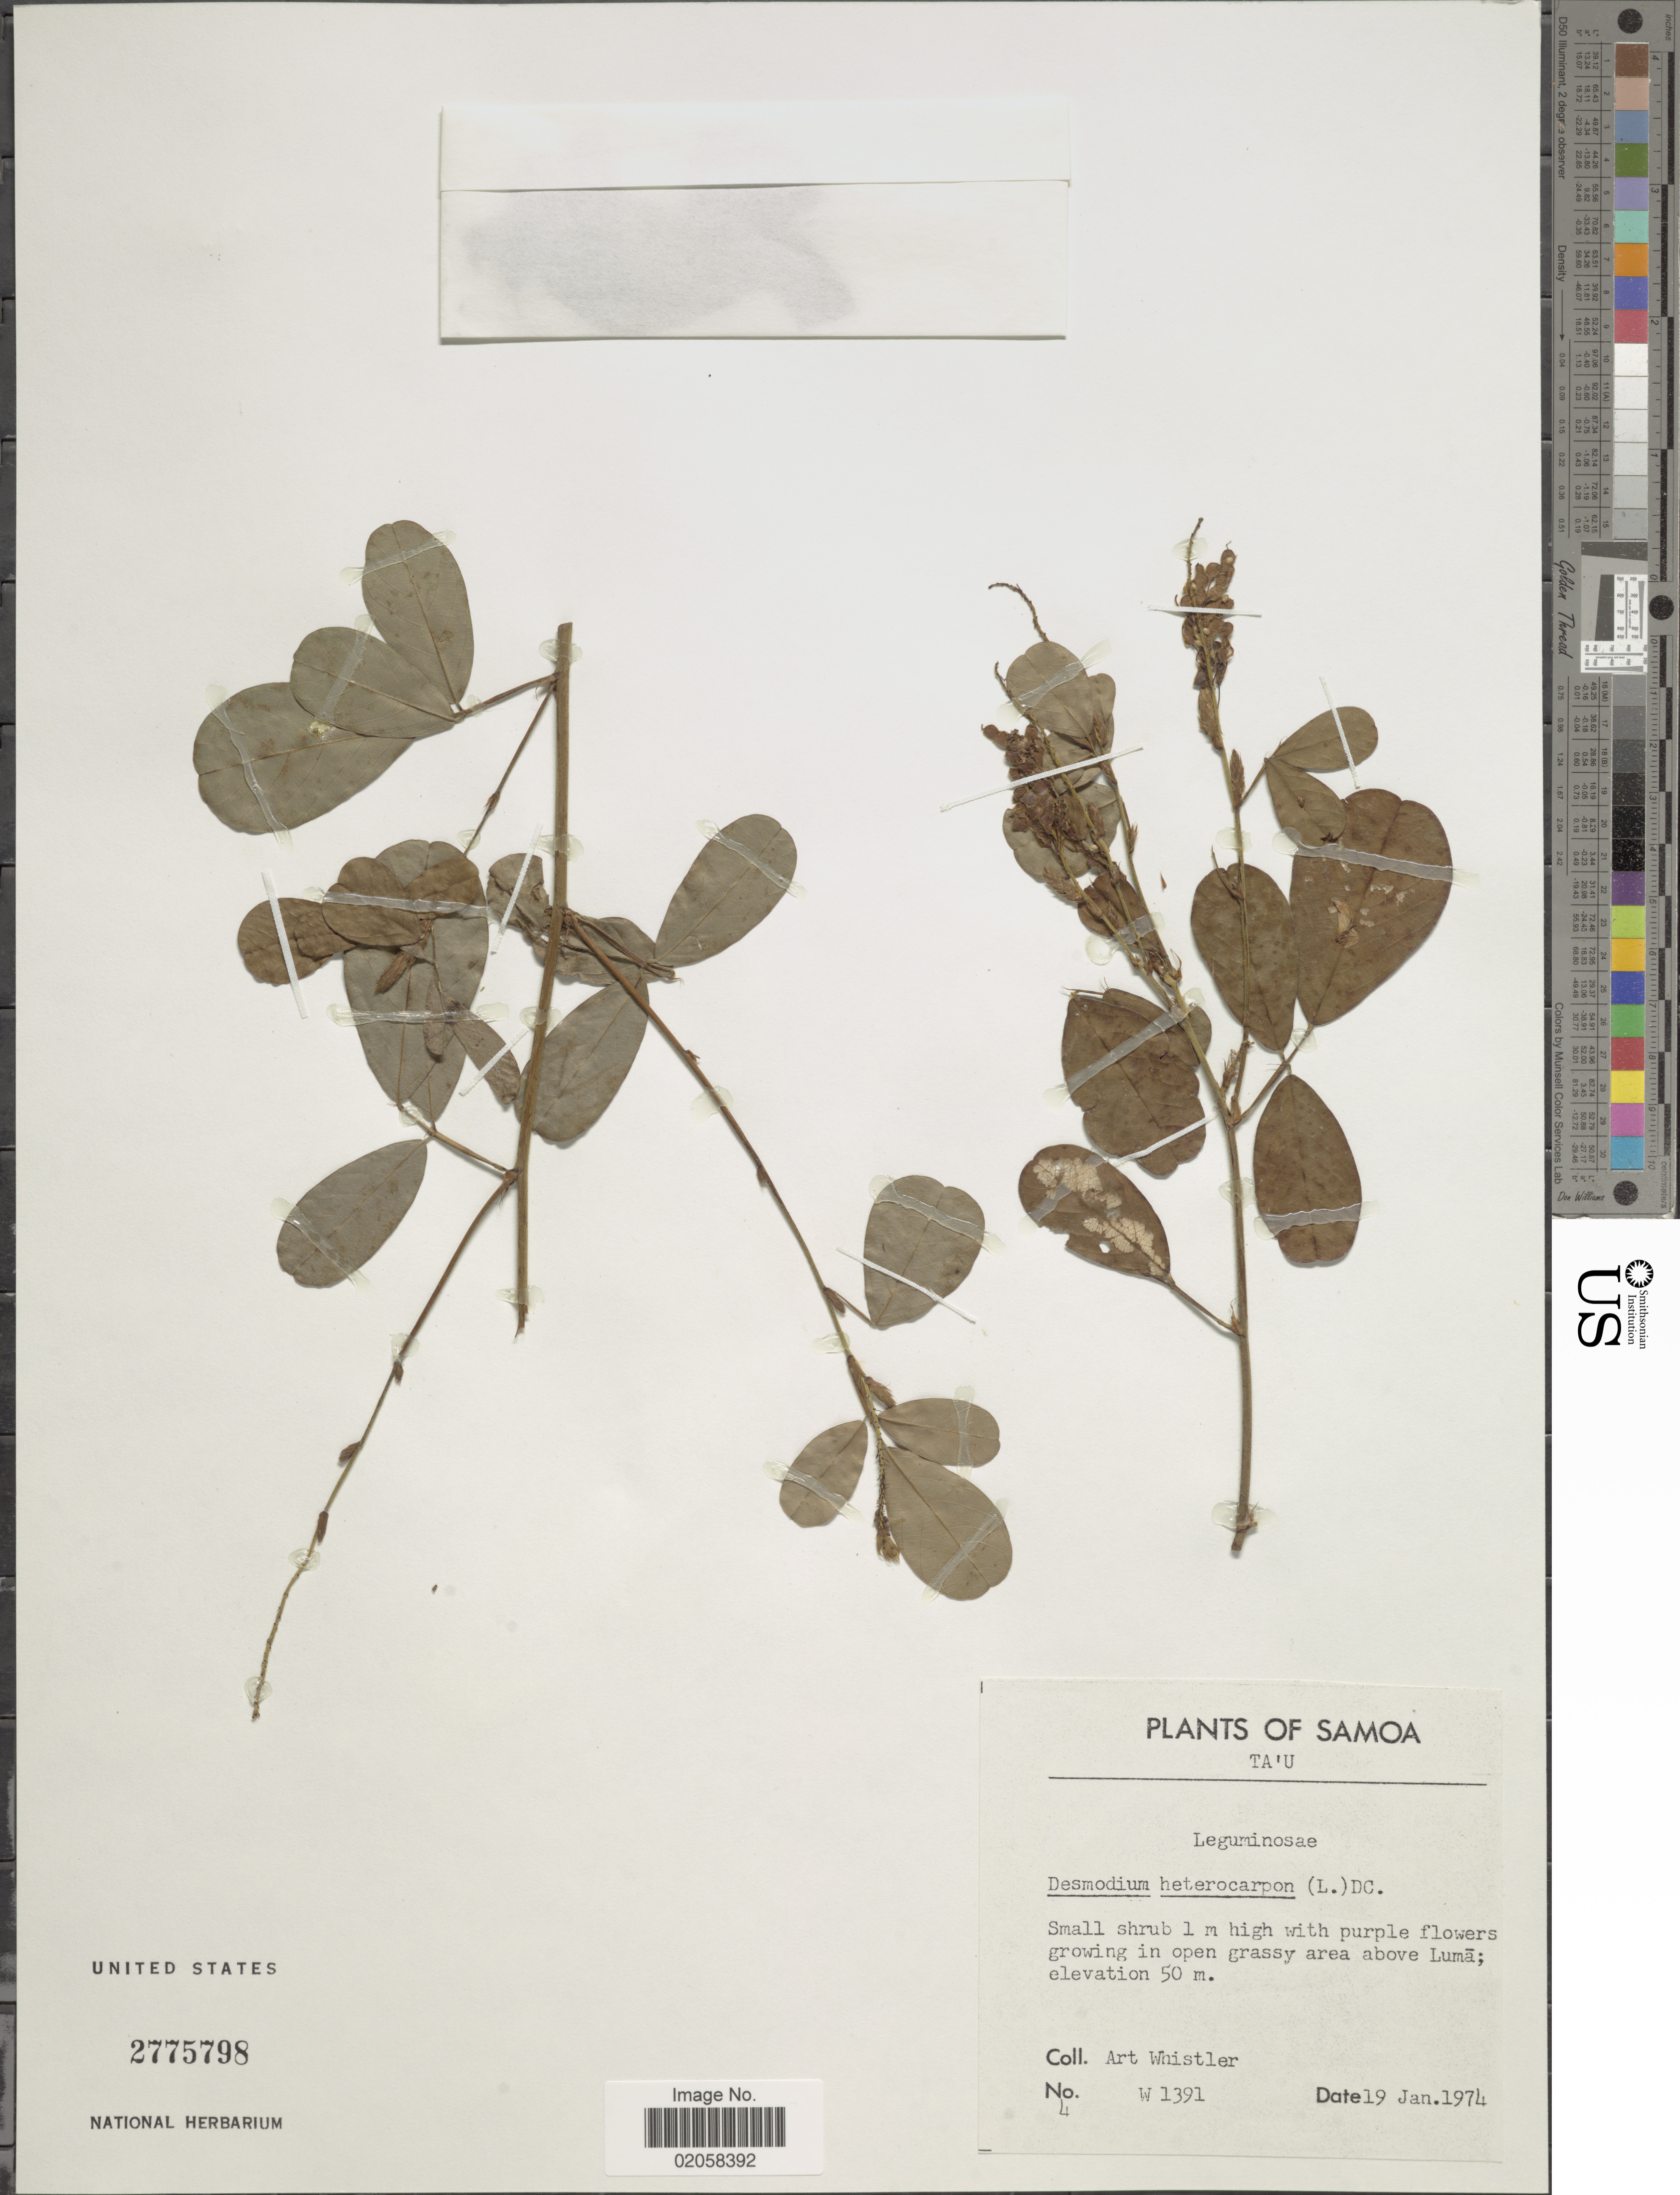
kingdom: Plantae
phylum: Tracheophyta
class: Magnoliopsida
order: Fabales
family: Fabaceae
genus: Grona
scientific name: Grona heterocarpos var. strigosa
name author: (Meeuwen) H. Ohashi & K. Ohashi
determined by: Strong, Mark T., (BOT), Smithsonian Institution - National Museum of Natural History (UNITED STATES)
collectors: A. Whistler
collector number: W1391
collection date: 1974-01-19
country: American Samoa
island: Ta'u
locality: Ta'u, above Luma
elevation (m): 50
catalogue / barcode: US 2775798